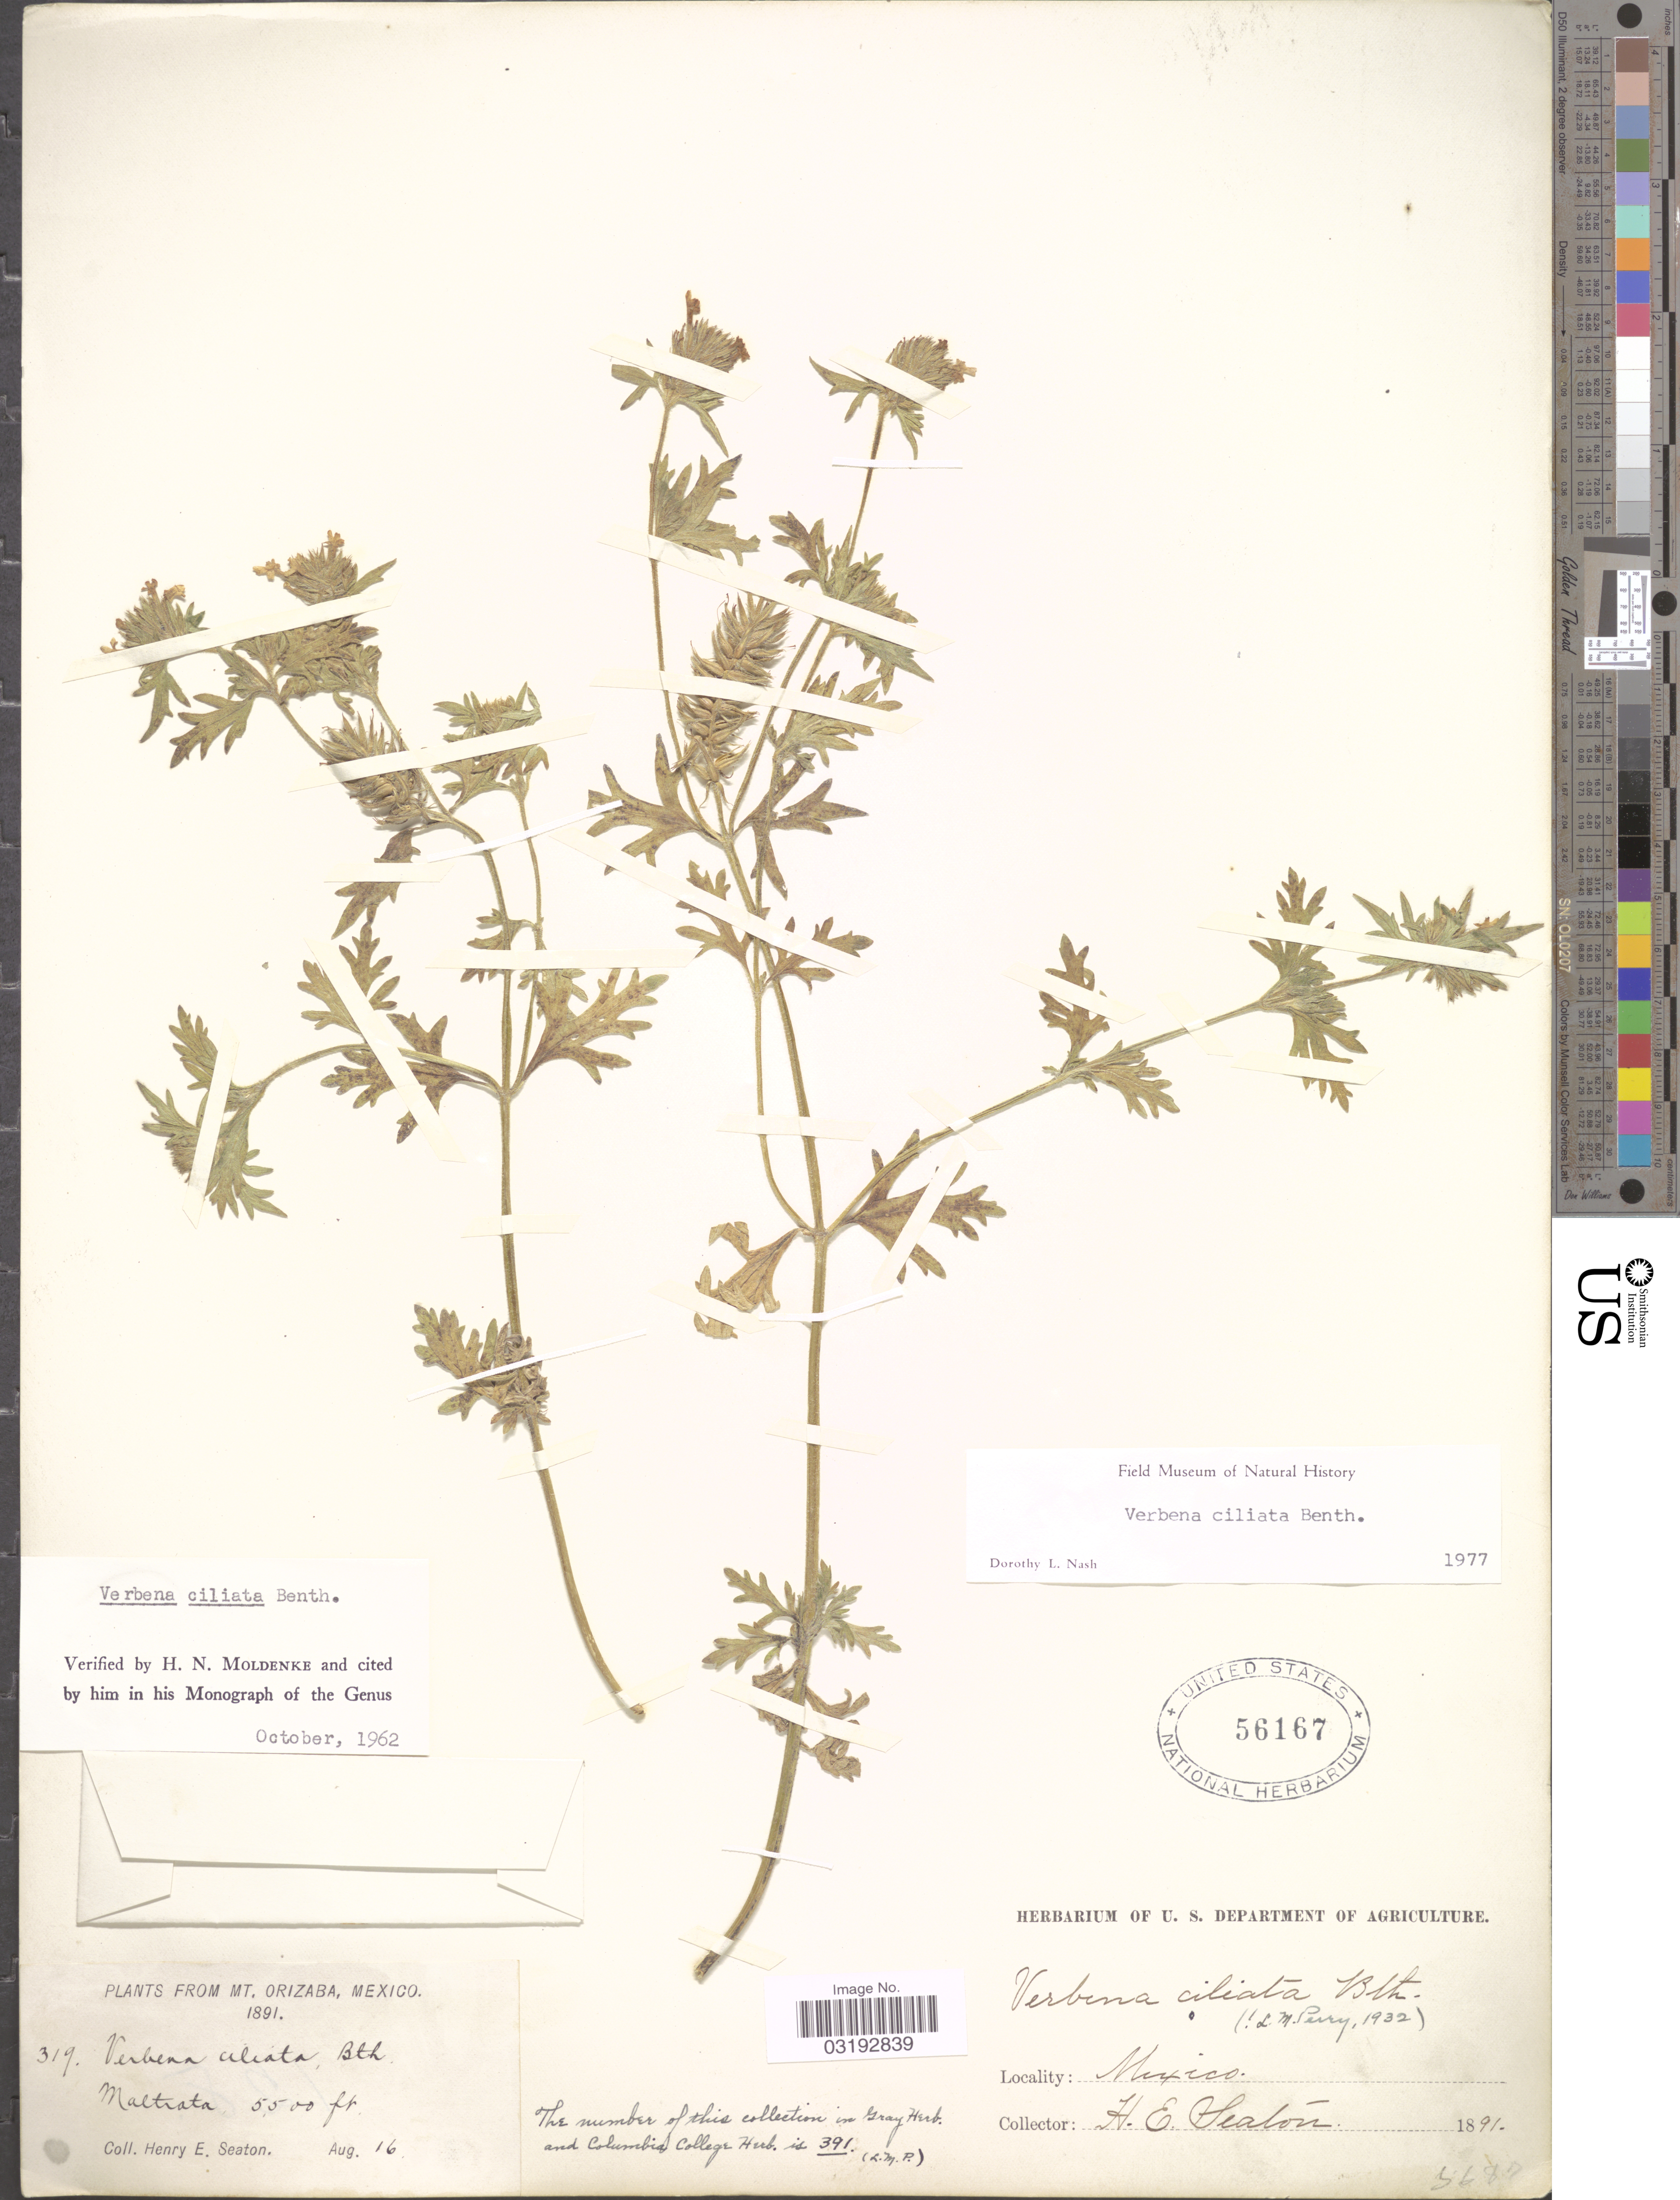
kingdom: Plantae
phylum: Tracheophyta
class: Magnoliopsida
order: Lamiales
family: Verbenaceae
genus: Verbena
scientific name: Verbena ciliata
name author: Benth.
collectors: H. E. Seaton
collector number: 319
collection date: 1891-08-16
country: Mexico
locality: Mt. Orizaba. Maltrata.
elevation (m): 1676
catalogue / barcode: US 56167